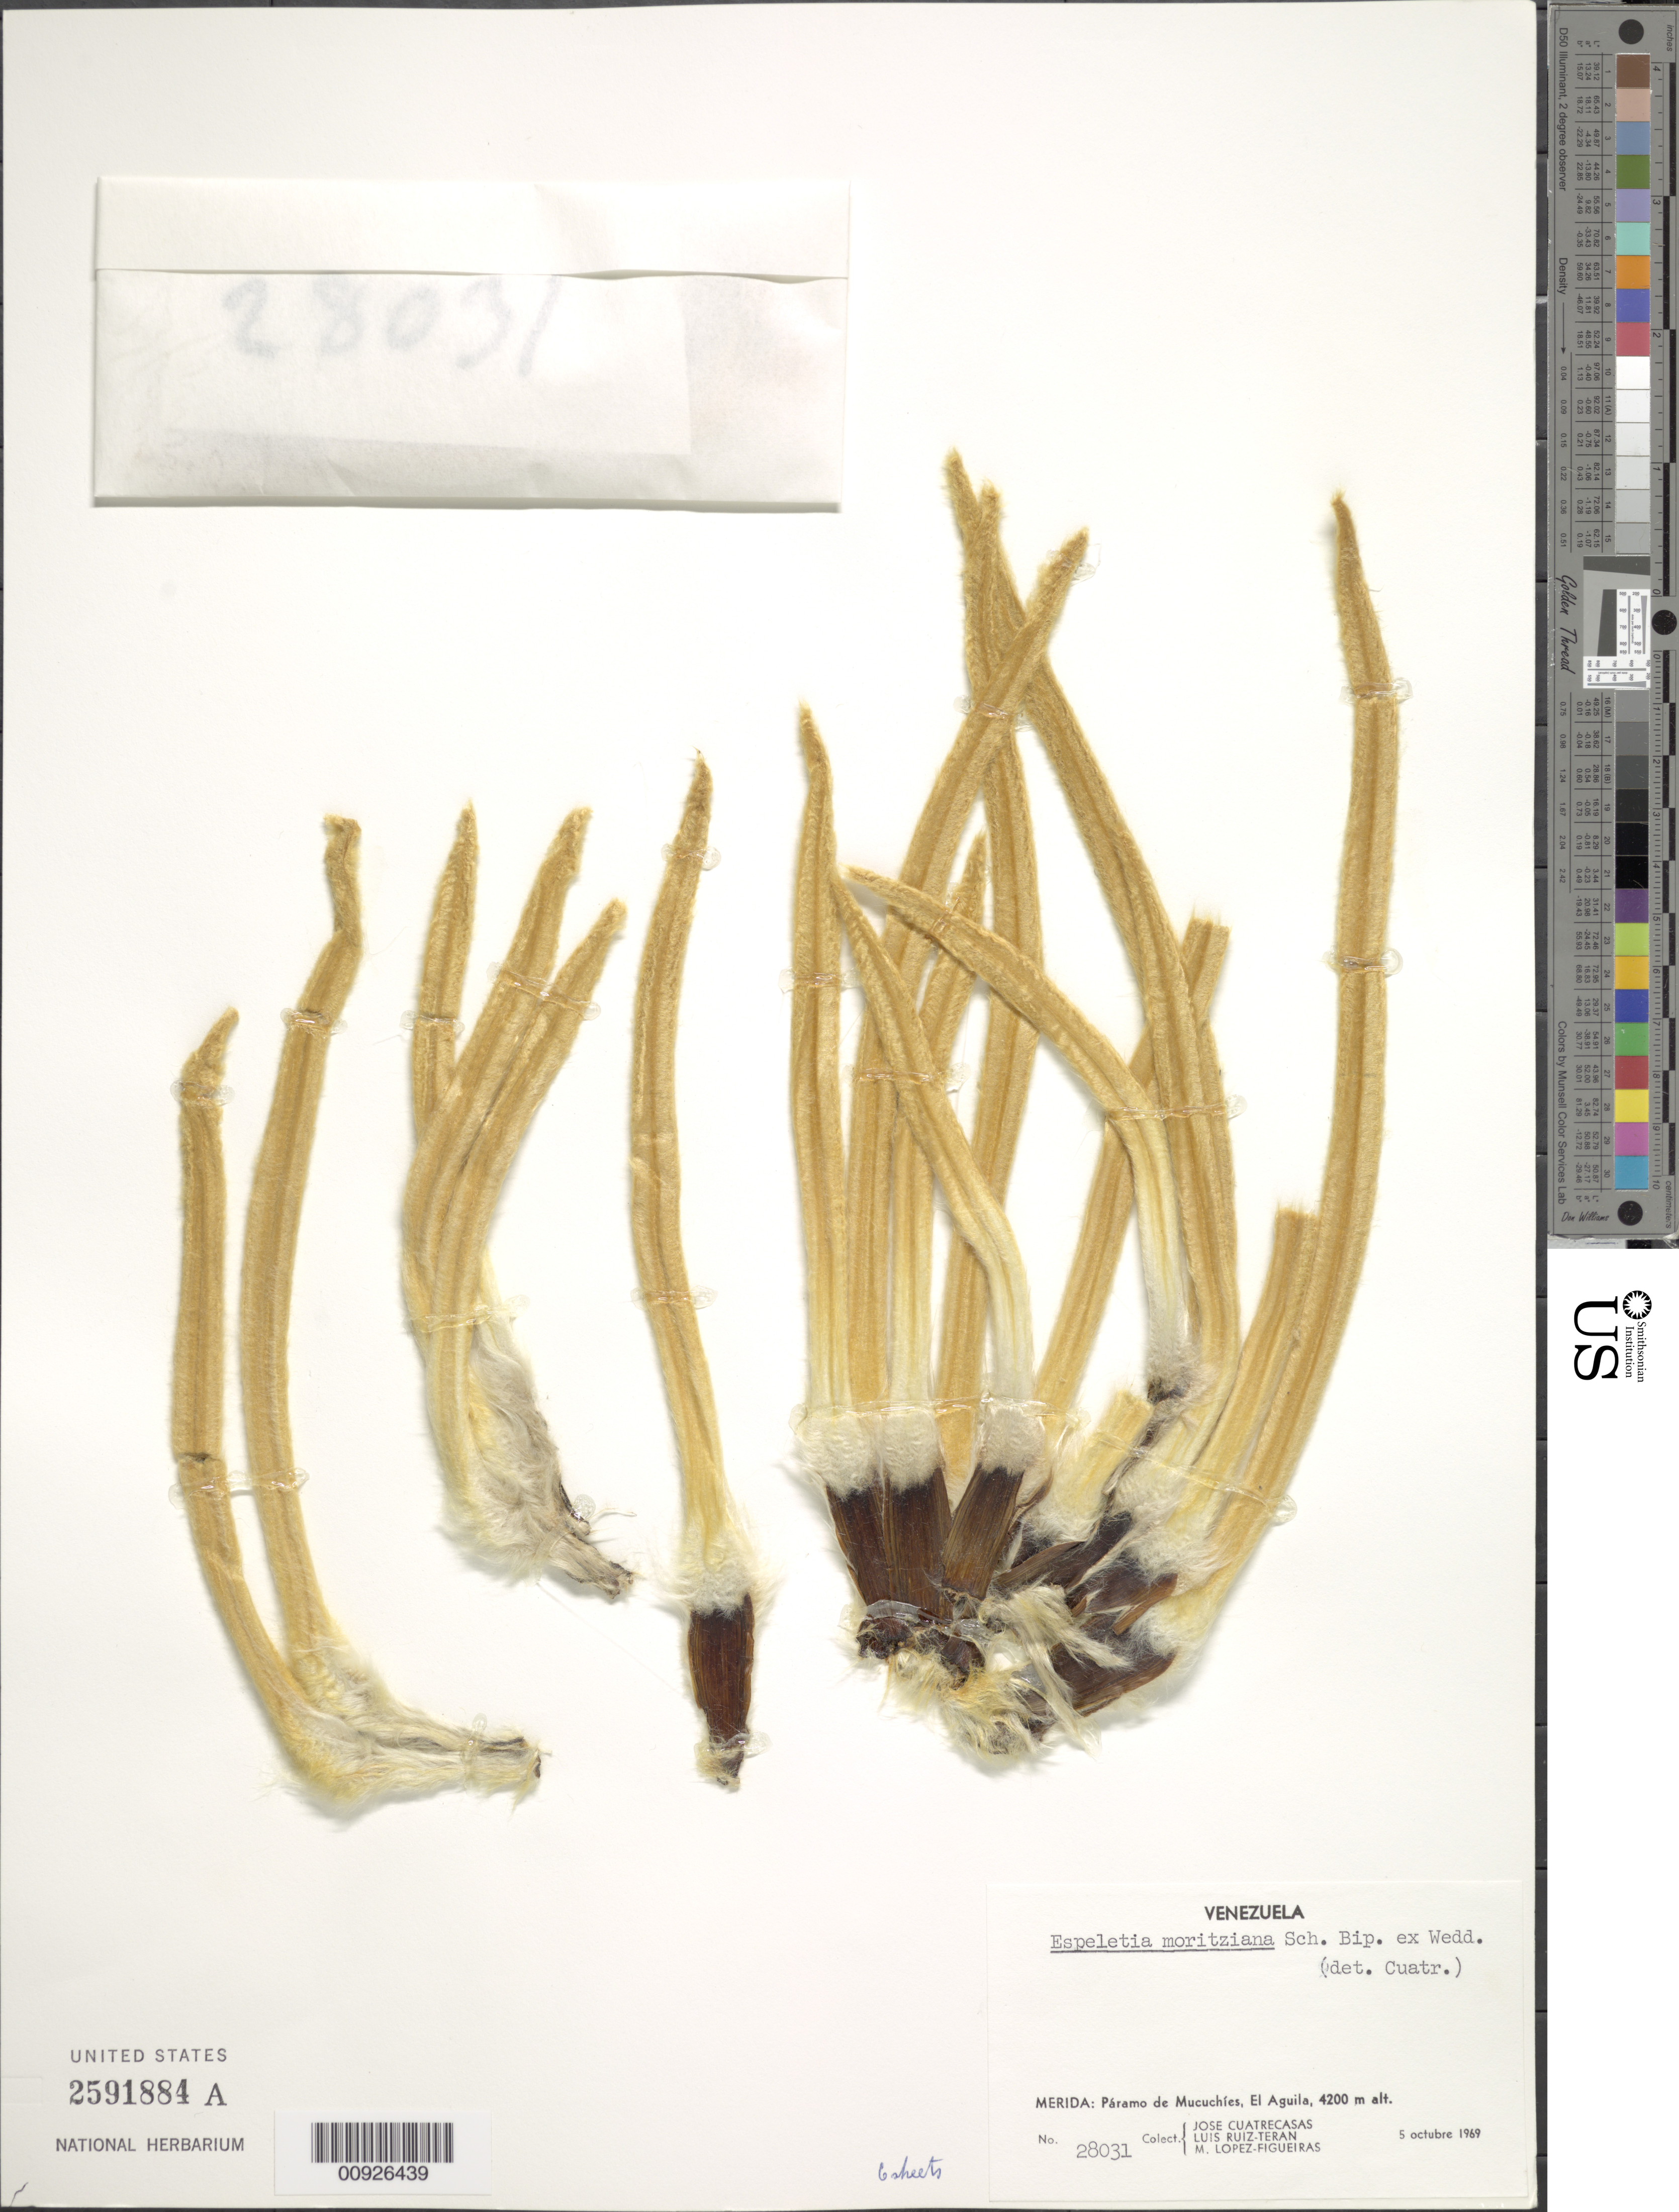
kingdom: Plantae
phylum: Tracheophyta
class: Magnoliopsida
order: Asterales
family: Asteraceae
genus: Coespeletia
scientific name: Coespeletia moritziana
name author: (Sch. Bip. ex Wedd.) Cuatrec.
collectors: J. Cuatrecasas, L. E. Ruíz-Terán & M. López Figueiras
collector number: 28031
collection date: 1969-10-05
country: Venezuela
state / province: Mérida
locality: P. de Mucuchíes. El Águila.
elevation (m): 4200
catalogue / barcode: US 2591884A